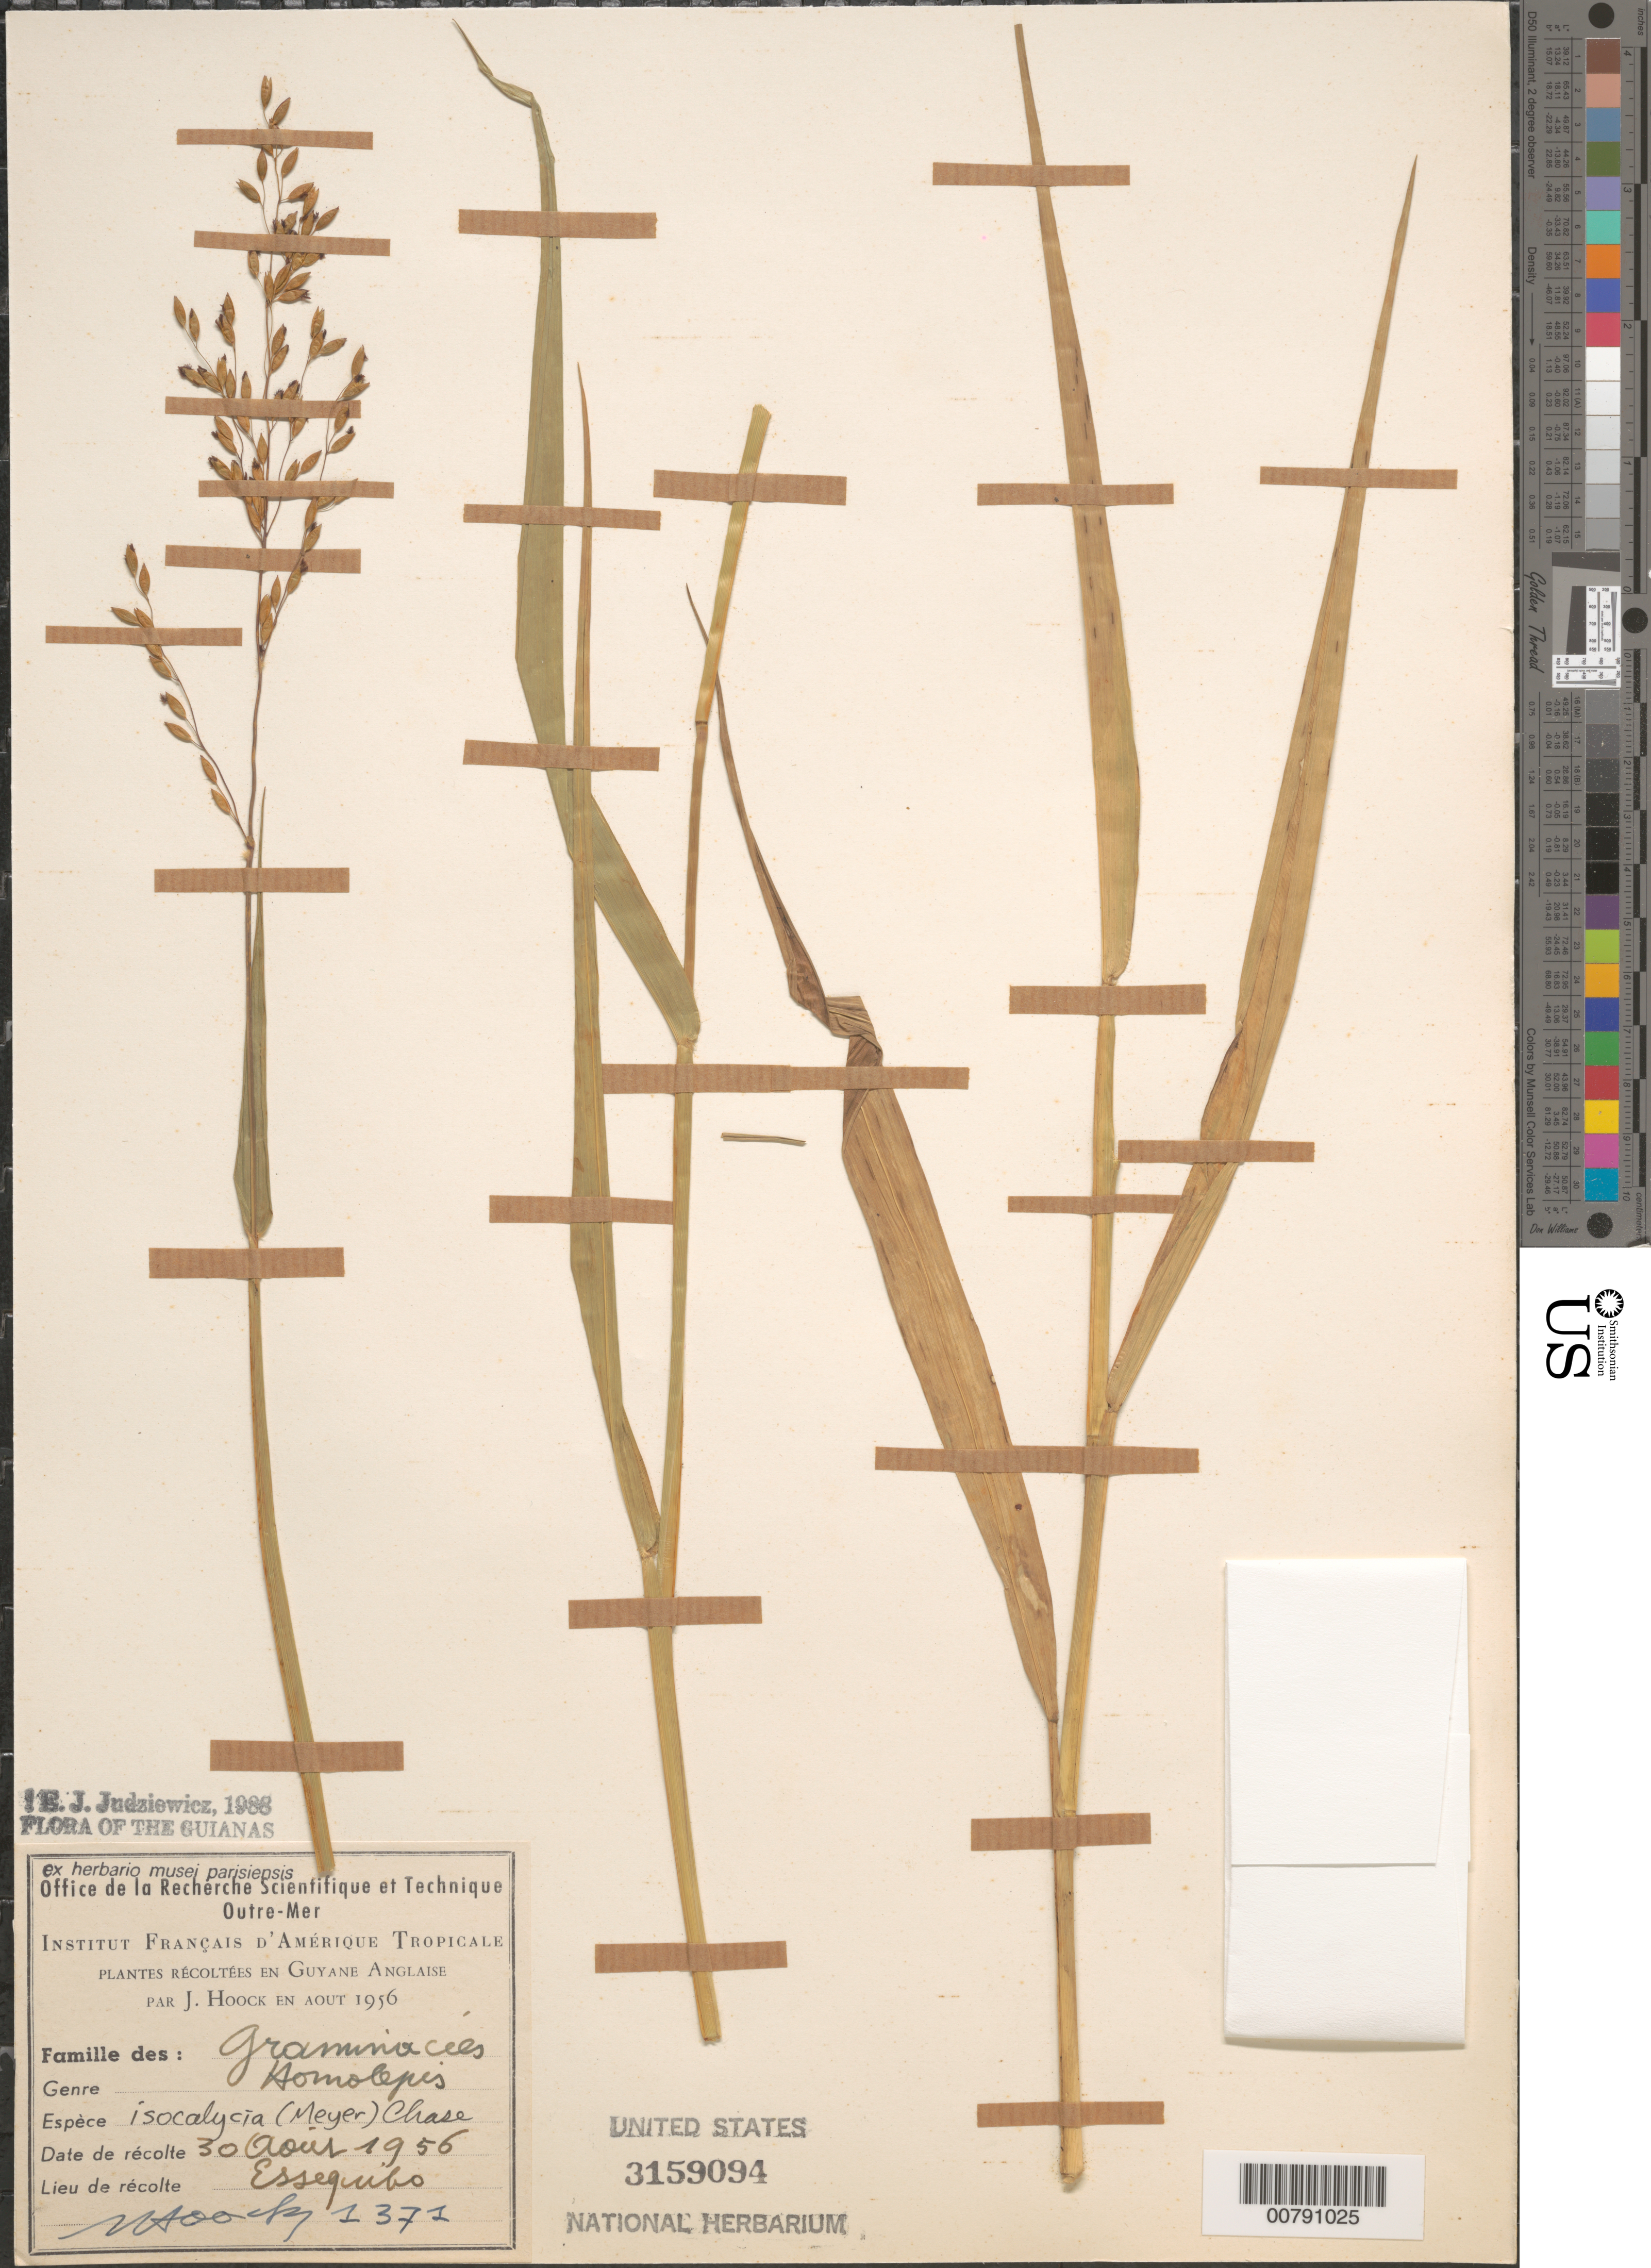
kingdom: Plantae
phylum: Tracheophyta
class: Liliopsida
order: Poales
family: Poaceae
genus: Homolepis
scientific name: Homolepis isocalycia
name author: (G. Mey.) Chase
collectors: J. Hoock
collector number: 1371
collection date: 1956-08-30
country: Guyana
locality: Guyane Anglaise. Essequibo.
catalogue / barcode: US 3159094